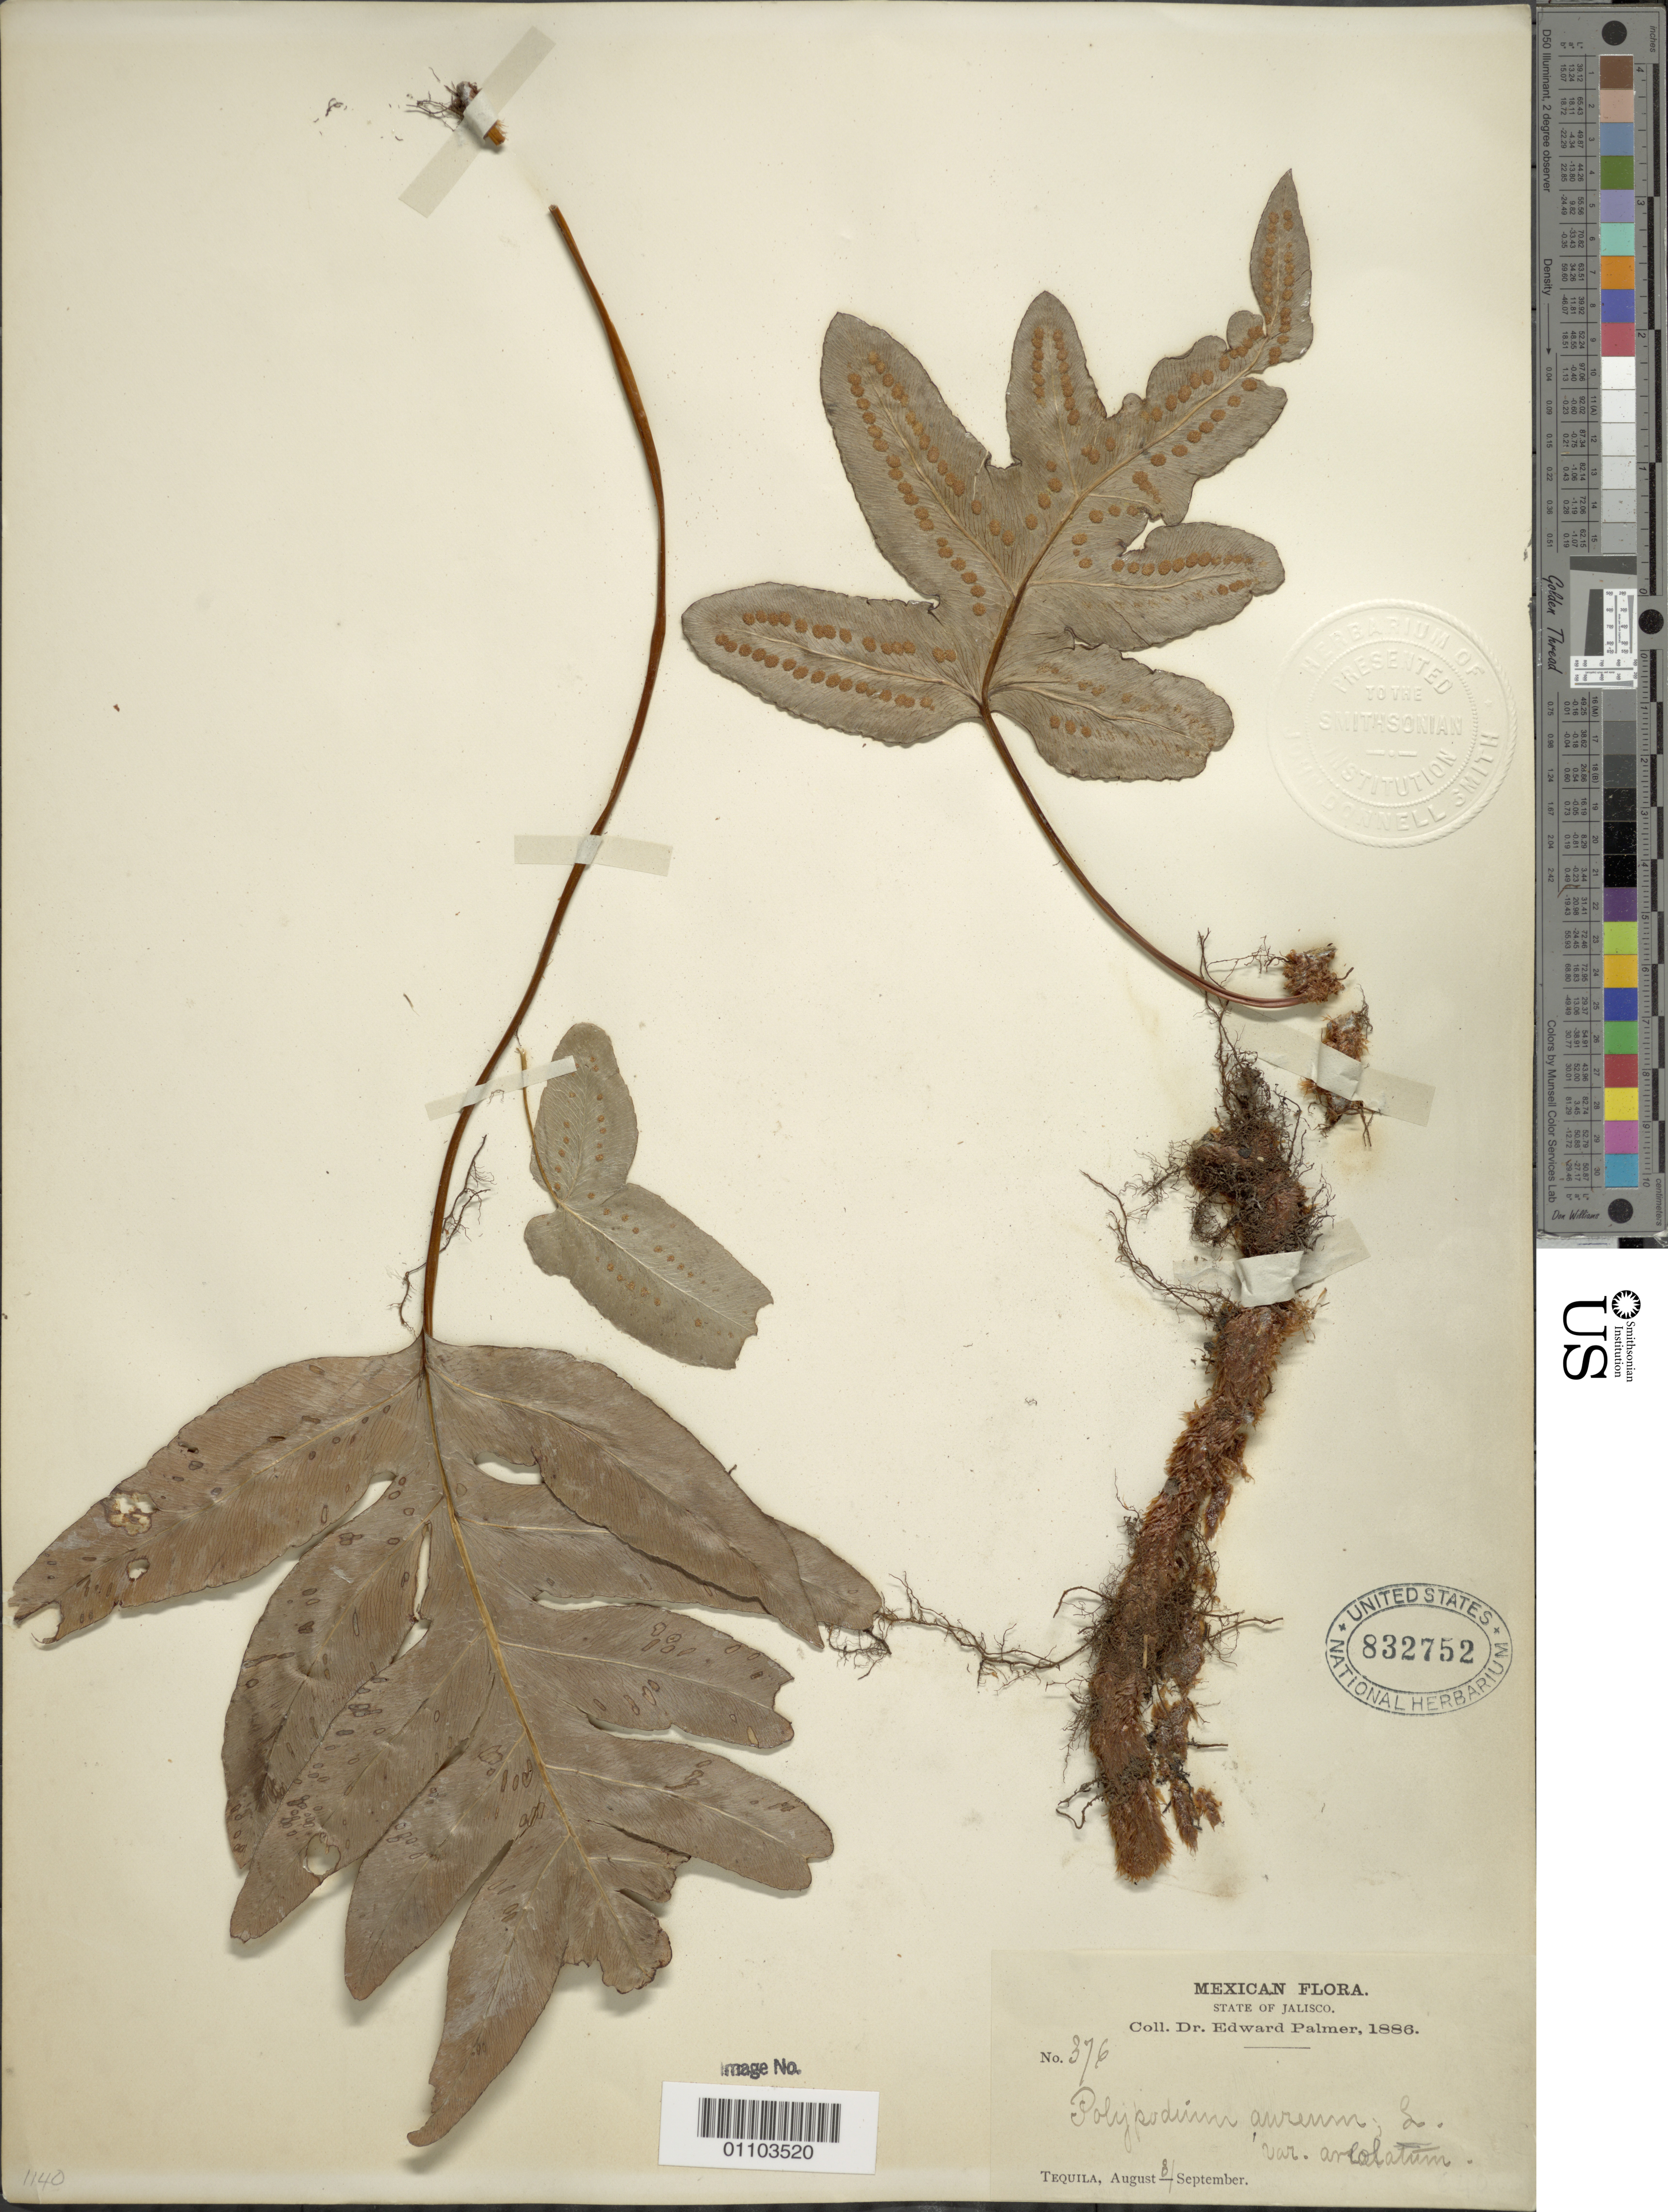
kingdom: Plantae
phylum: Tracheophyta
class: Polypodiopsida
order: Polypodiales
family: Polypodiaceae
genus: Phlebodium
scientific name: Phlebodium pseudoaureum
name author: (Cav.) Lellinger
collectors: E. Palmer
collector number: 376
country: Mexico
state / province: Jalisco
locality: Tequila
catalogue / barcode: US 832752